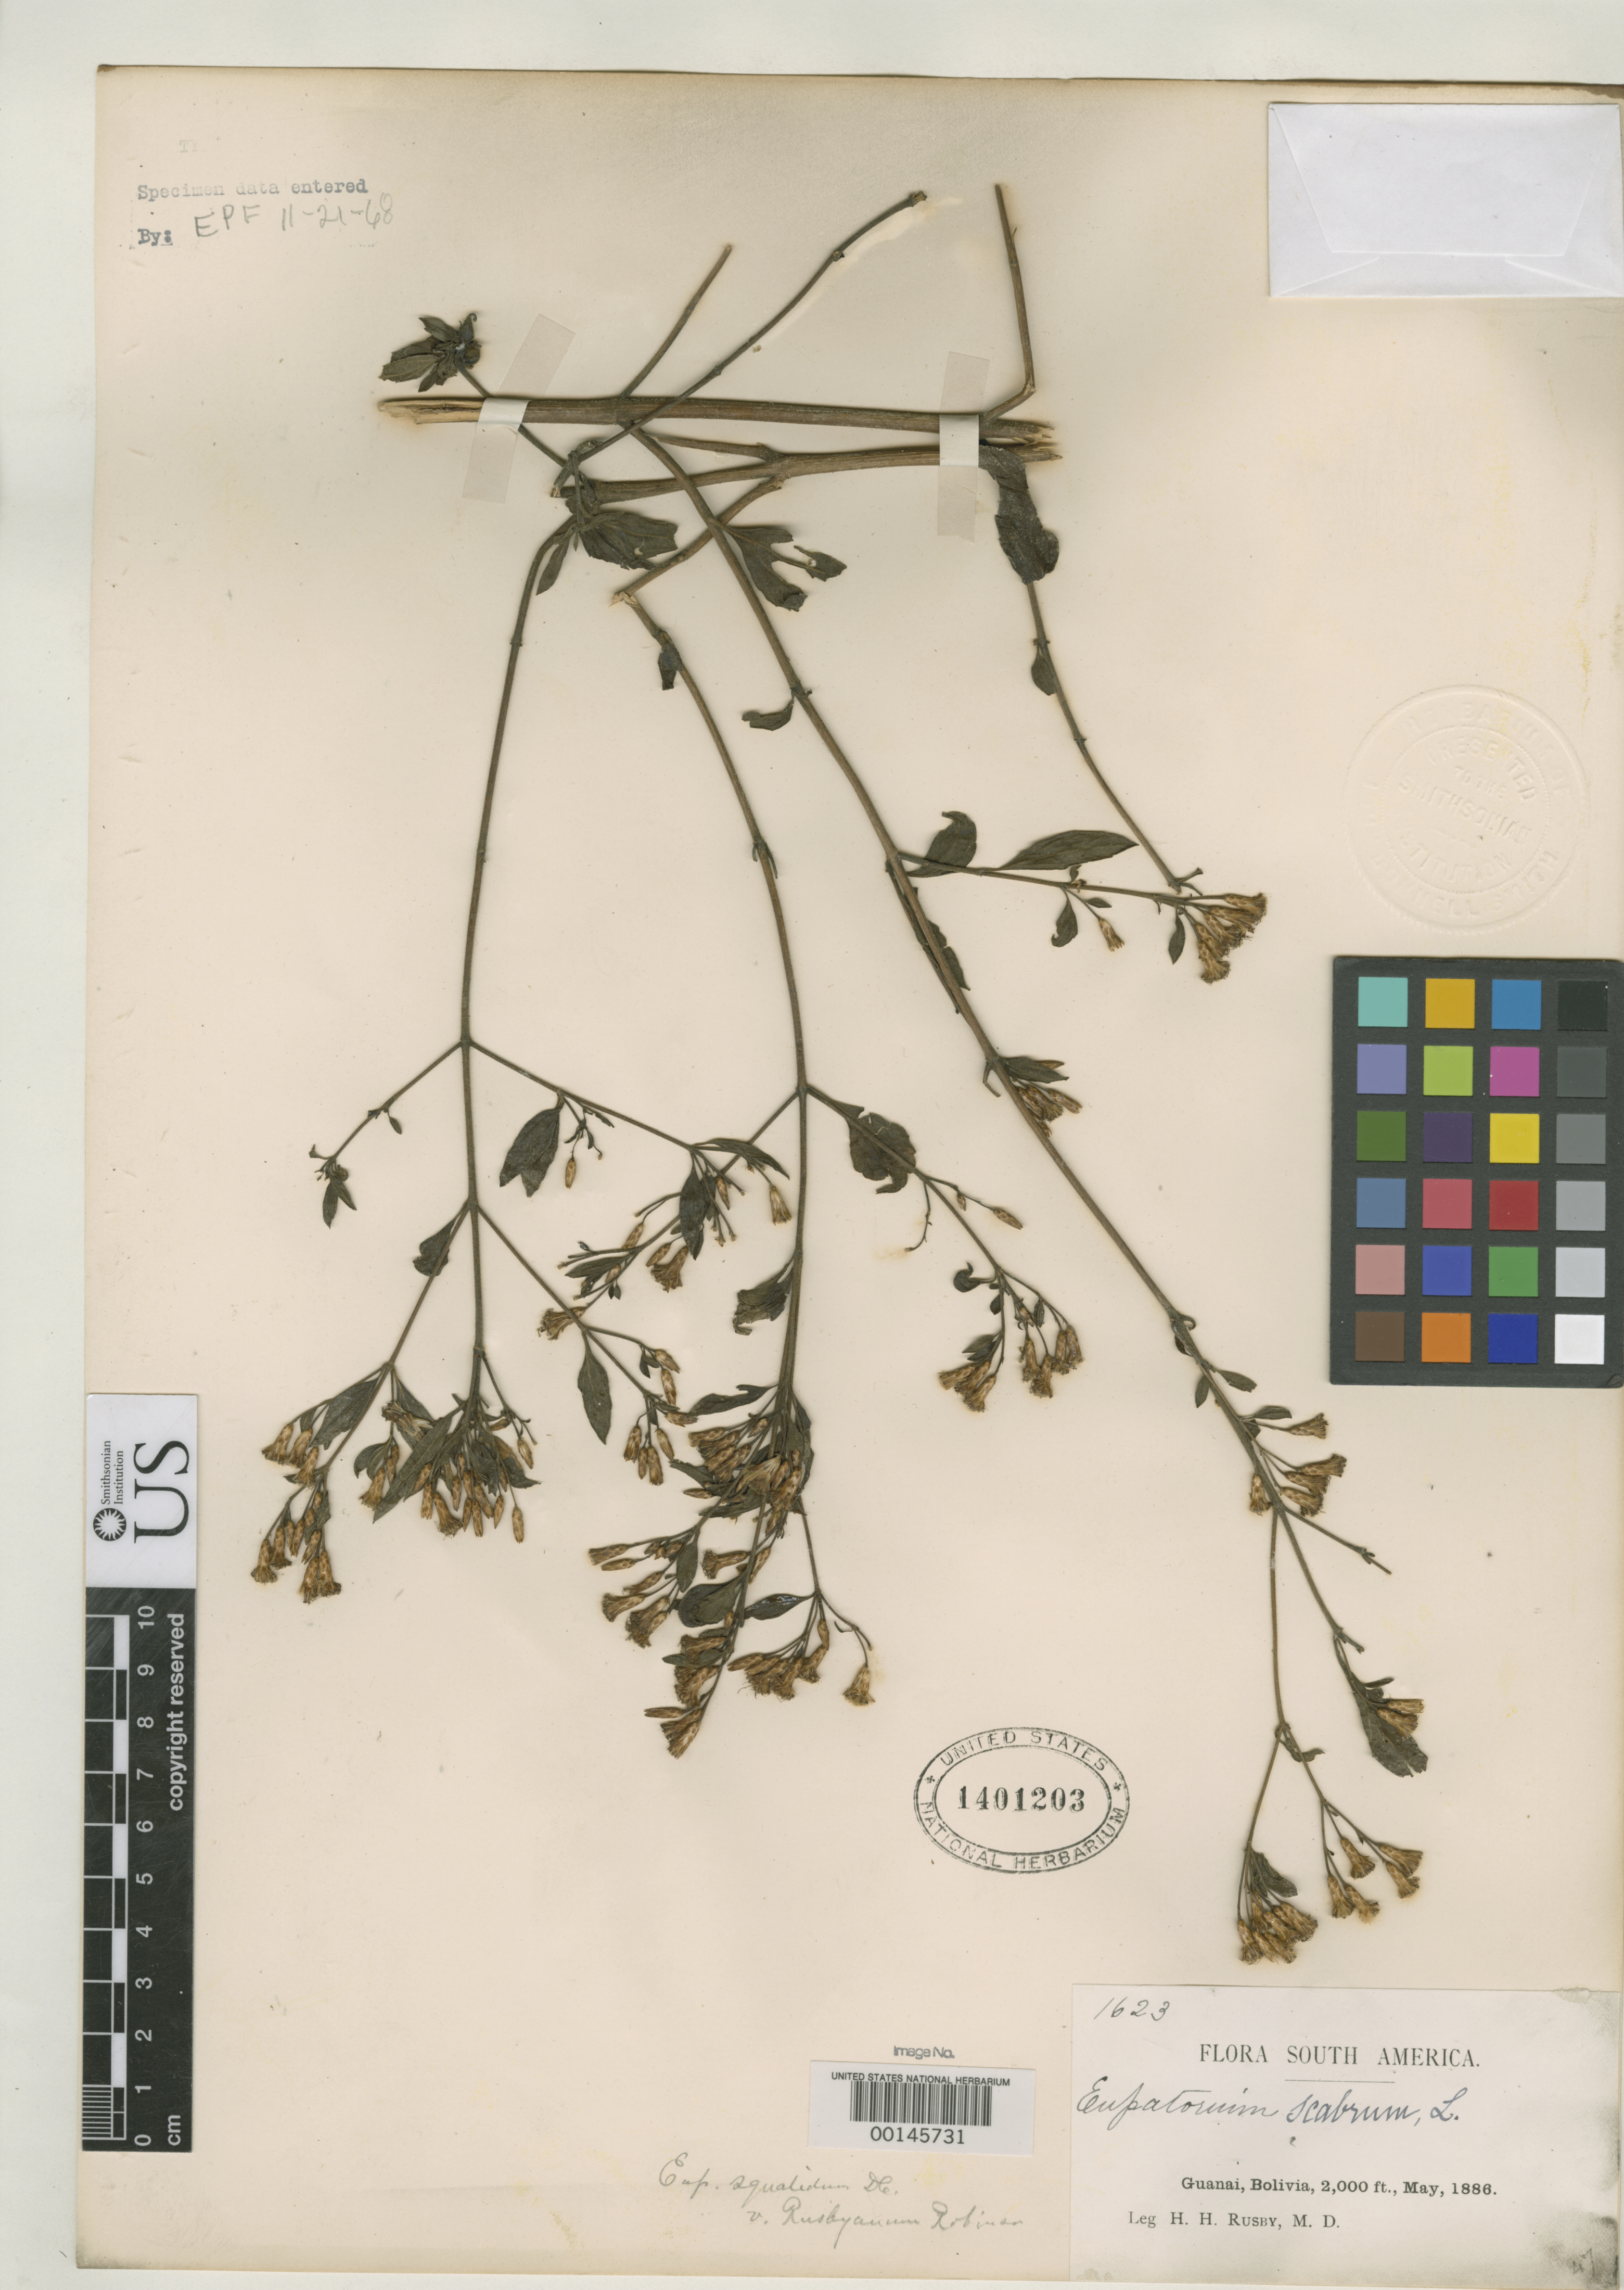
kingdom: Plantae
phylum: Tracheophyta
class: Magnoliopsida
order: Asterales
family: Asteraceae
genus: Eupatorium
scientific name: Eupatorium squalidum var. rusbyanum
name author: B.L. Rob.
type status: Isotype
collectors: H. H. Rusby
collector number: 1623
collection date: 1886-05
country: Bolivia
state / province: La Páz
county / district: Larecaja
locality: Guanay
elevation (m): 610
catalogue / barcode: US 1401203